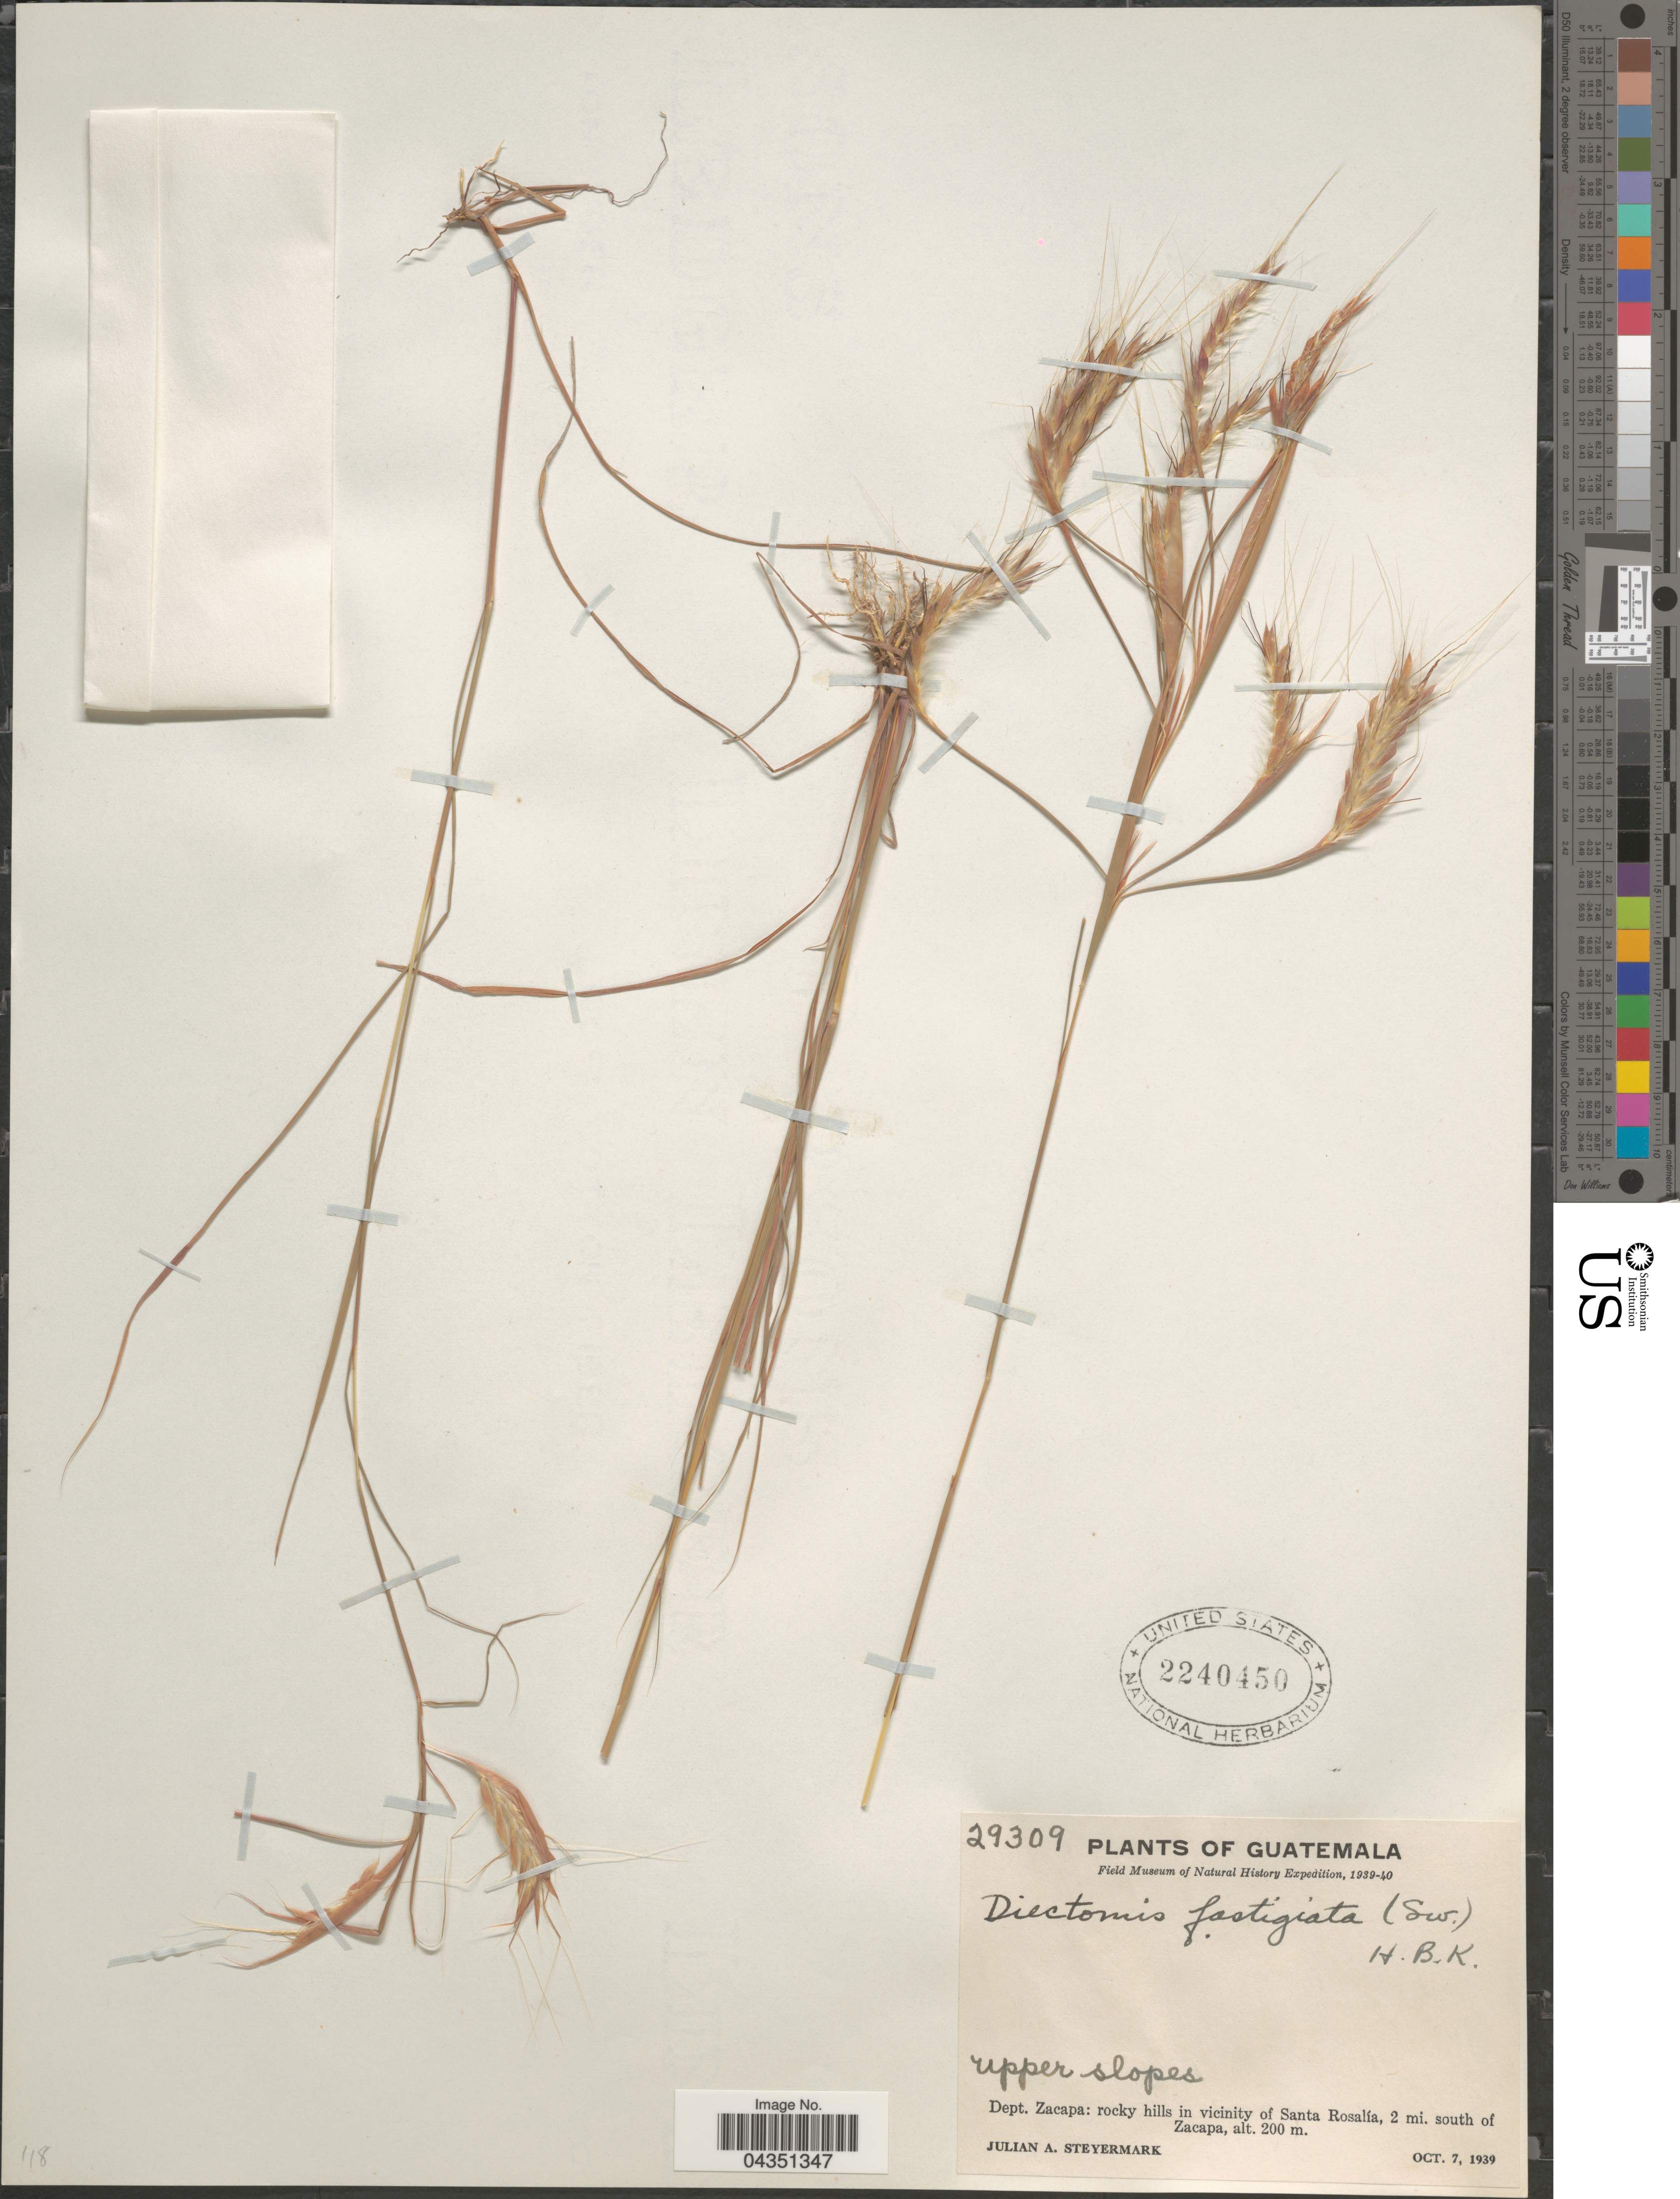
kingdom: Plantae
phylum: Tracheophyta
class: Liliopsida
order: Poales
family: Poaceae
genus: Diectomis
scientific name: Diectomis fastigiata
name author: (Sw.) P. Beauv.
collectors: J. Steyermark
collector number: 29309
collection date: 1939-10-07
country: Guatemala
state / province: Zacapa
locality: Field Museum of Natural History Expedition, 1939-40. Upper slopes. Dept. Zacapa: rocky hills in vicinity of Santa Rosalía, 2 mi. south of Zacapa.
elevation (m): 200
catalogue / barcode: US 2240450